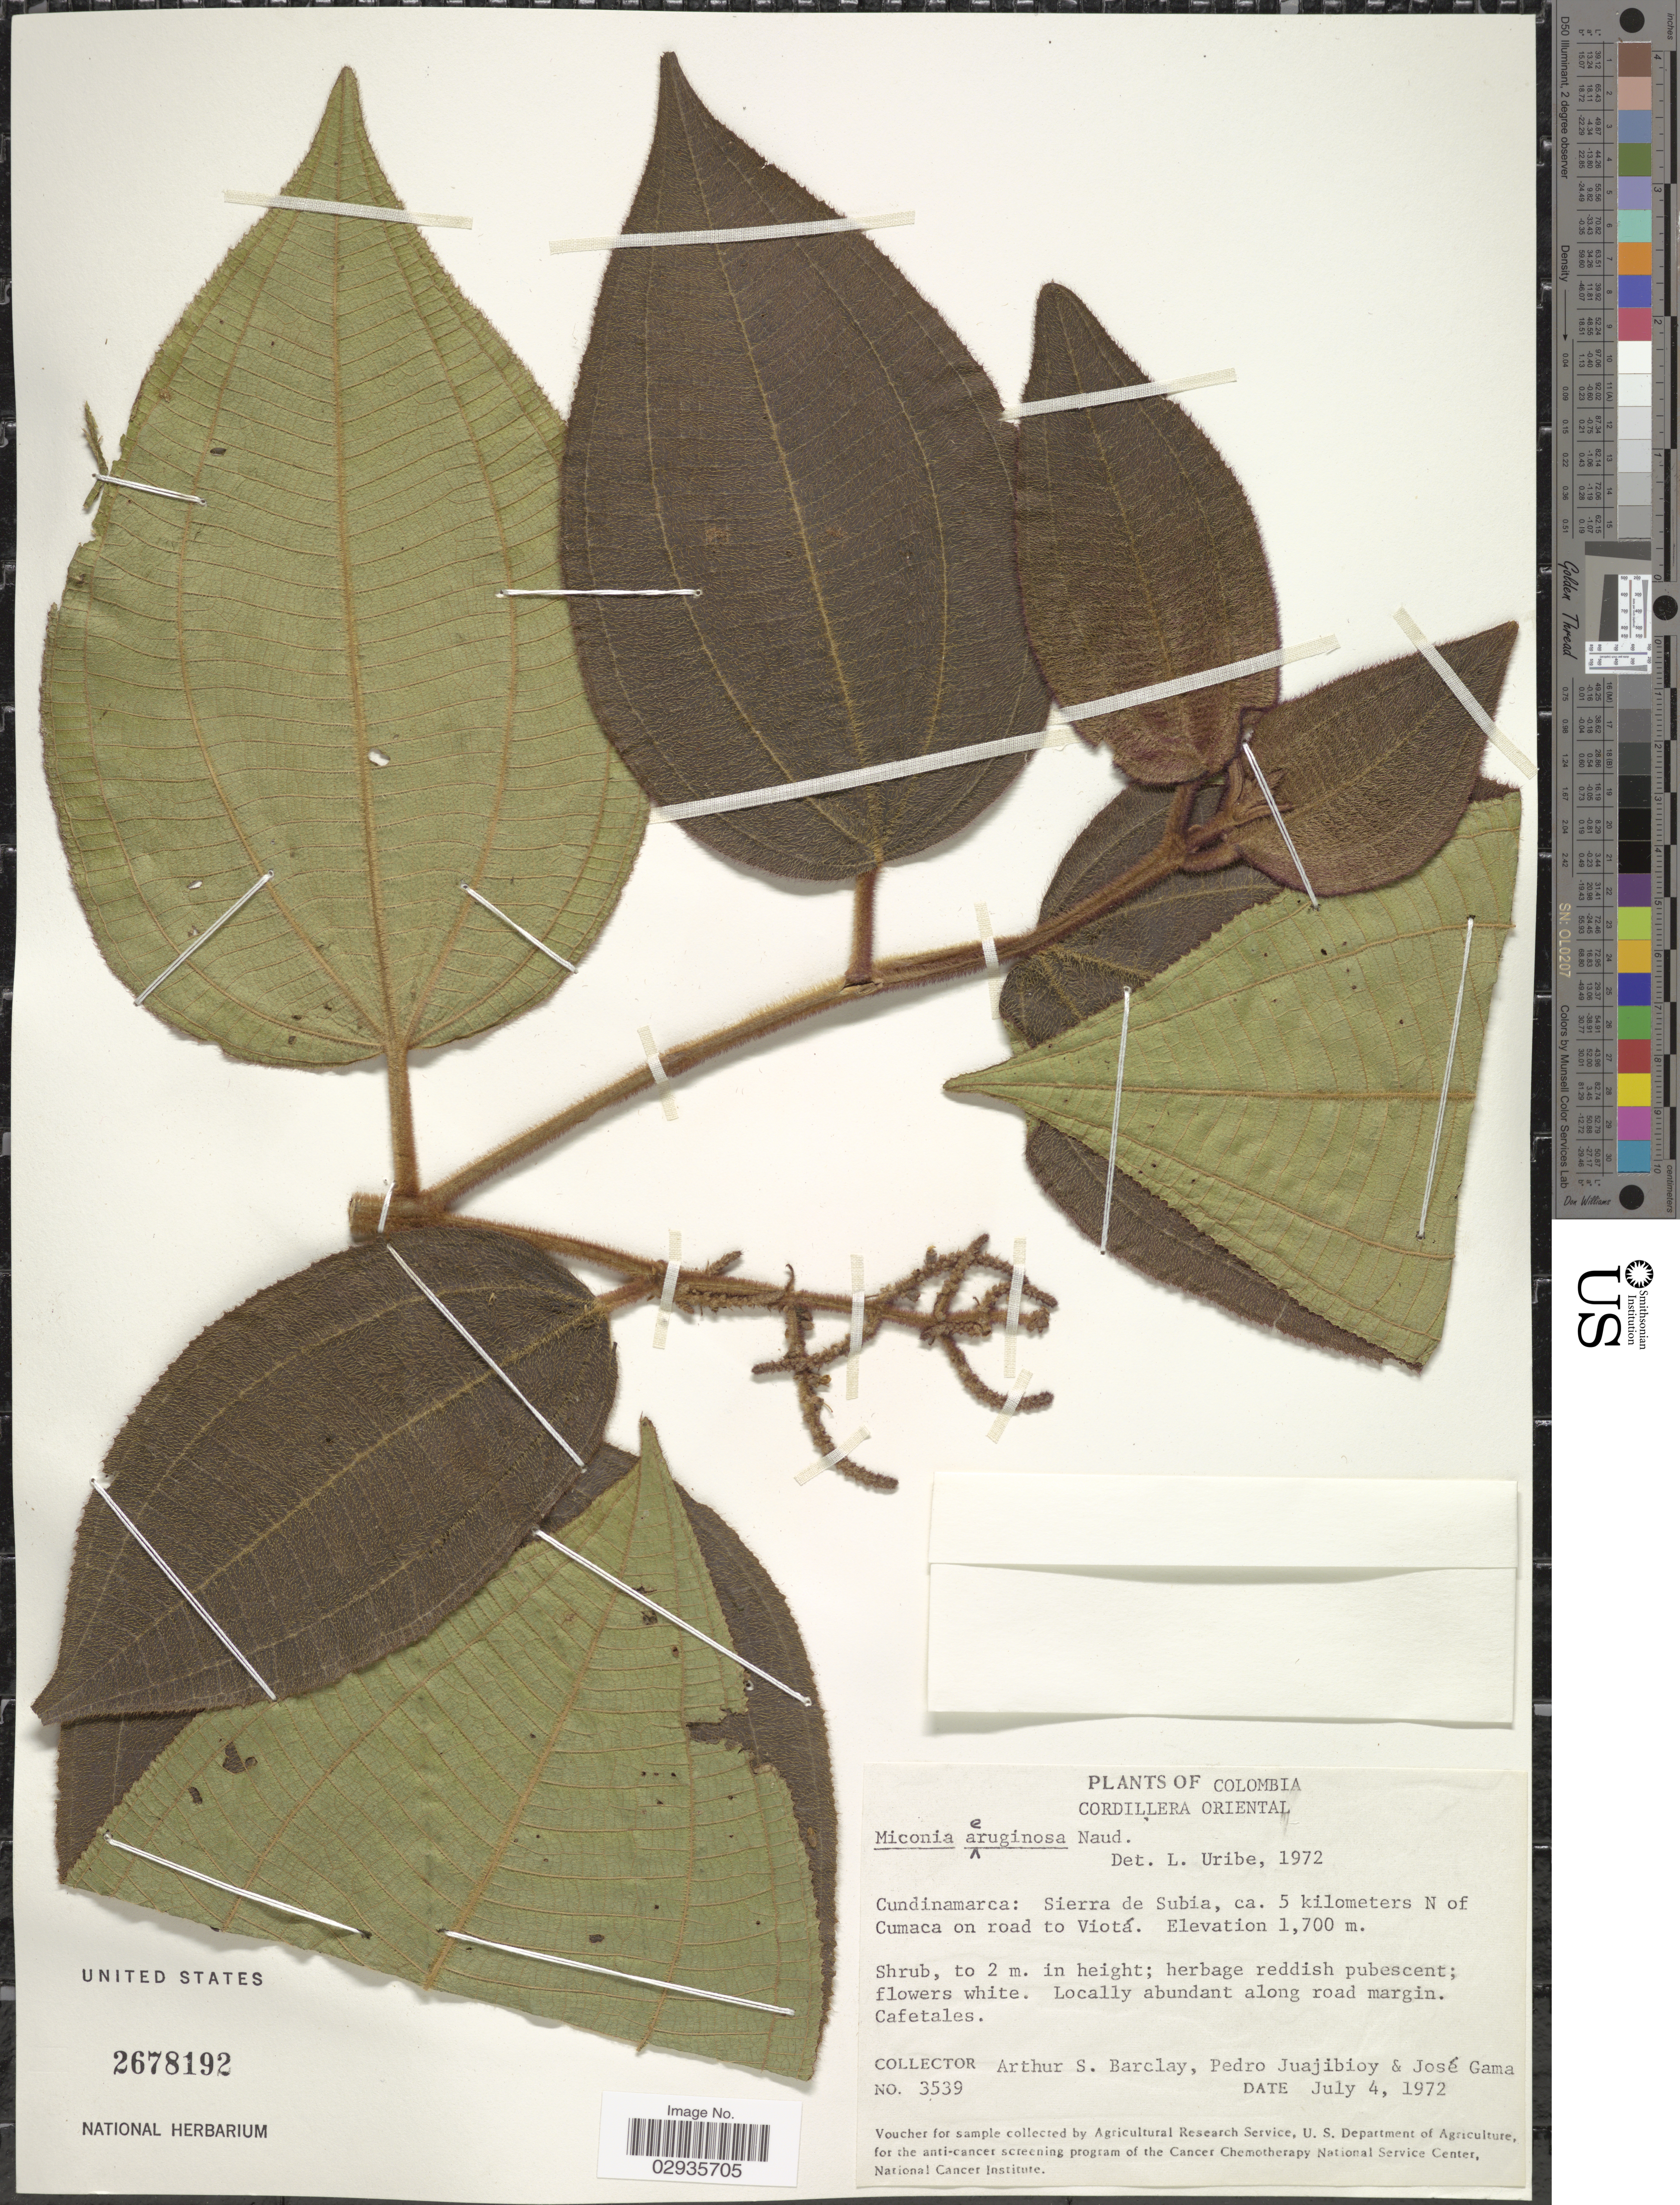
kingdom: Plantae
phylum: Tracheophyta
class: Magnoliopsida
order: Myrtales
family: Melastomataceae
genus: Miconia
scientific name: Miconia aeruginosa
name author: Naudin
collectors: A. S. Barclay, P. Juajibioy & J. Gama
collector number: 3539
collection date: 1972-07-04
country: Colombia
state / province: Cundinamarca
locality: Sierra de Subia, ca 5 kilometers N of Cumaca on road to Viotá. Cordillera Oriental.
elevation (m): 1700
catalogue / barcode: US 2678192